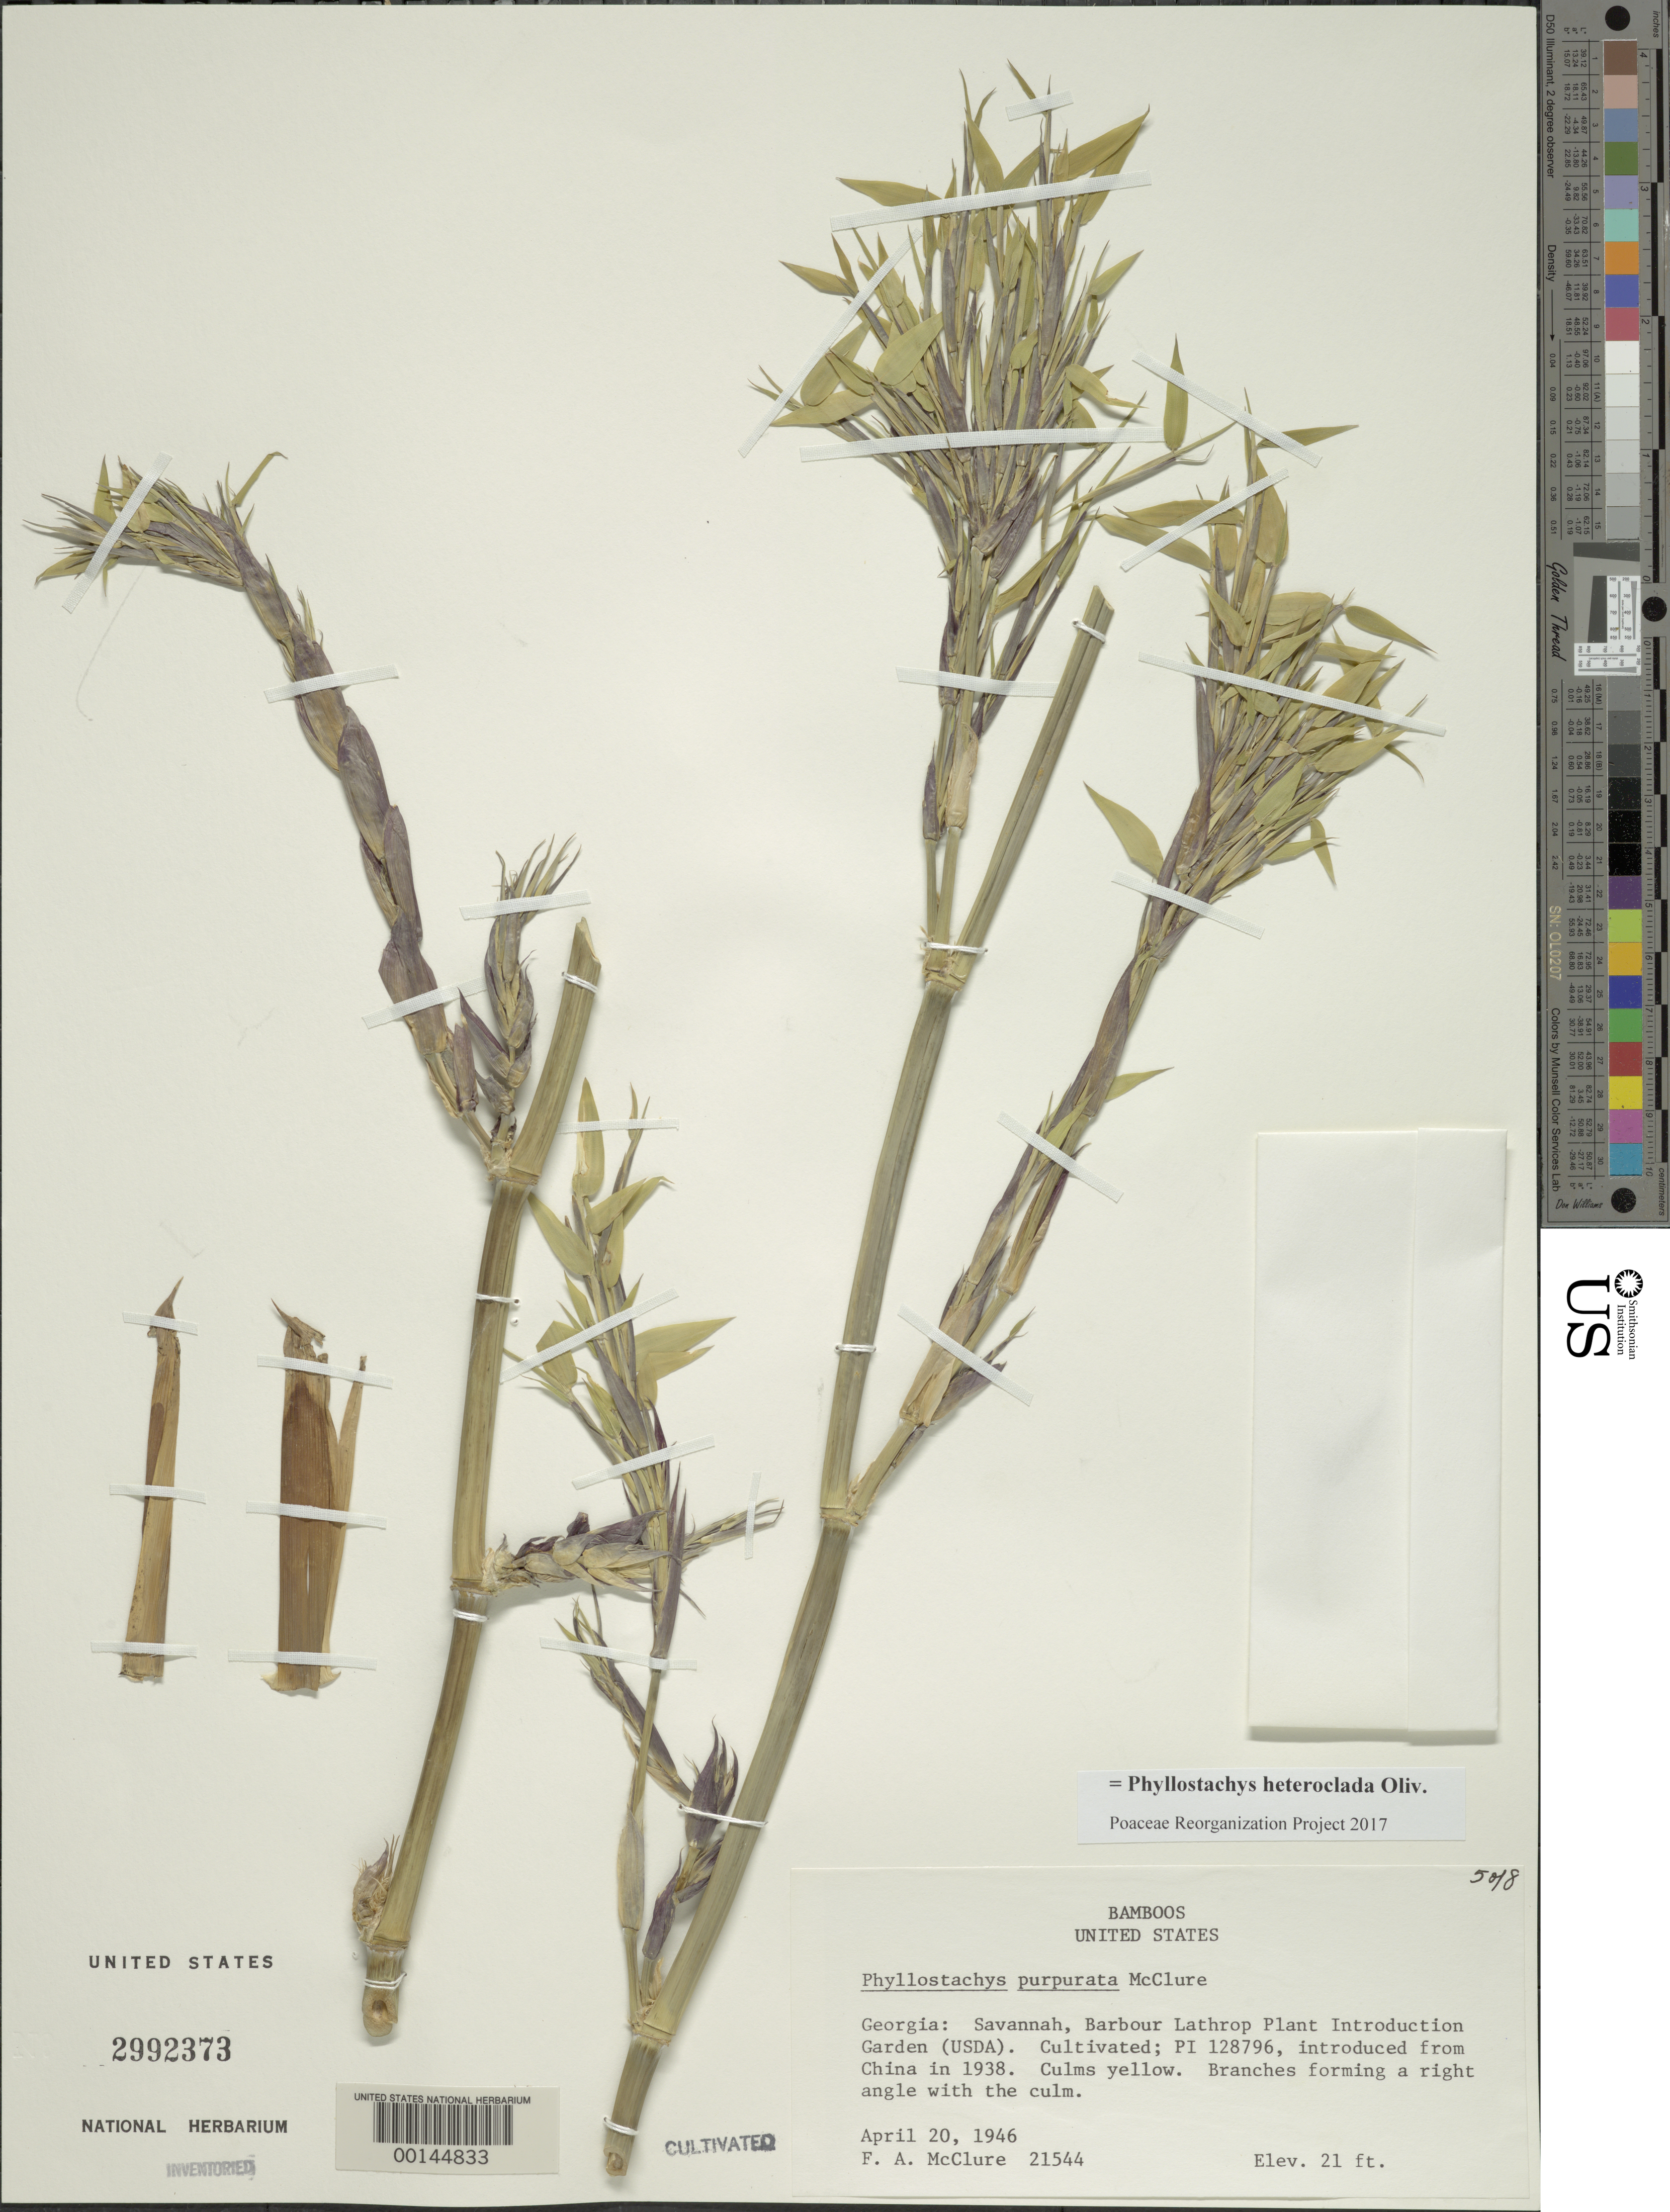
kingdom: Plantae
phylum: Tracheophyta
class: Liliopsida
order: Poales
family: Poaceae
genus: Phyllostachys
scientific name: Phyllostachys heteroclada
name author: Oliv.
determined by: Poaceae Reorganization Project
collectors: F. A. McClure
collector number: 21544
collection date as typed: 20 Apr 1946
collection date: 1946-04-20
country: United States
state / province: Georgia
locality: Savannah, barbour lathrop p.i. garden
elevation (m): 6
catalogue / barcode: US 2992373